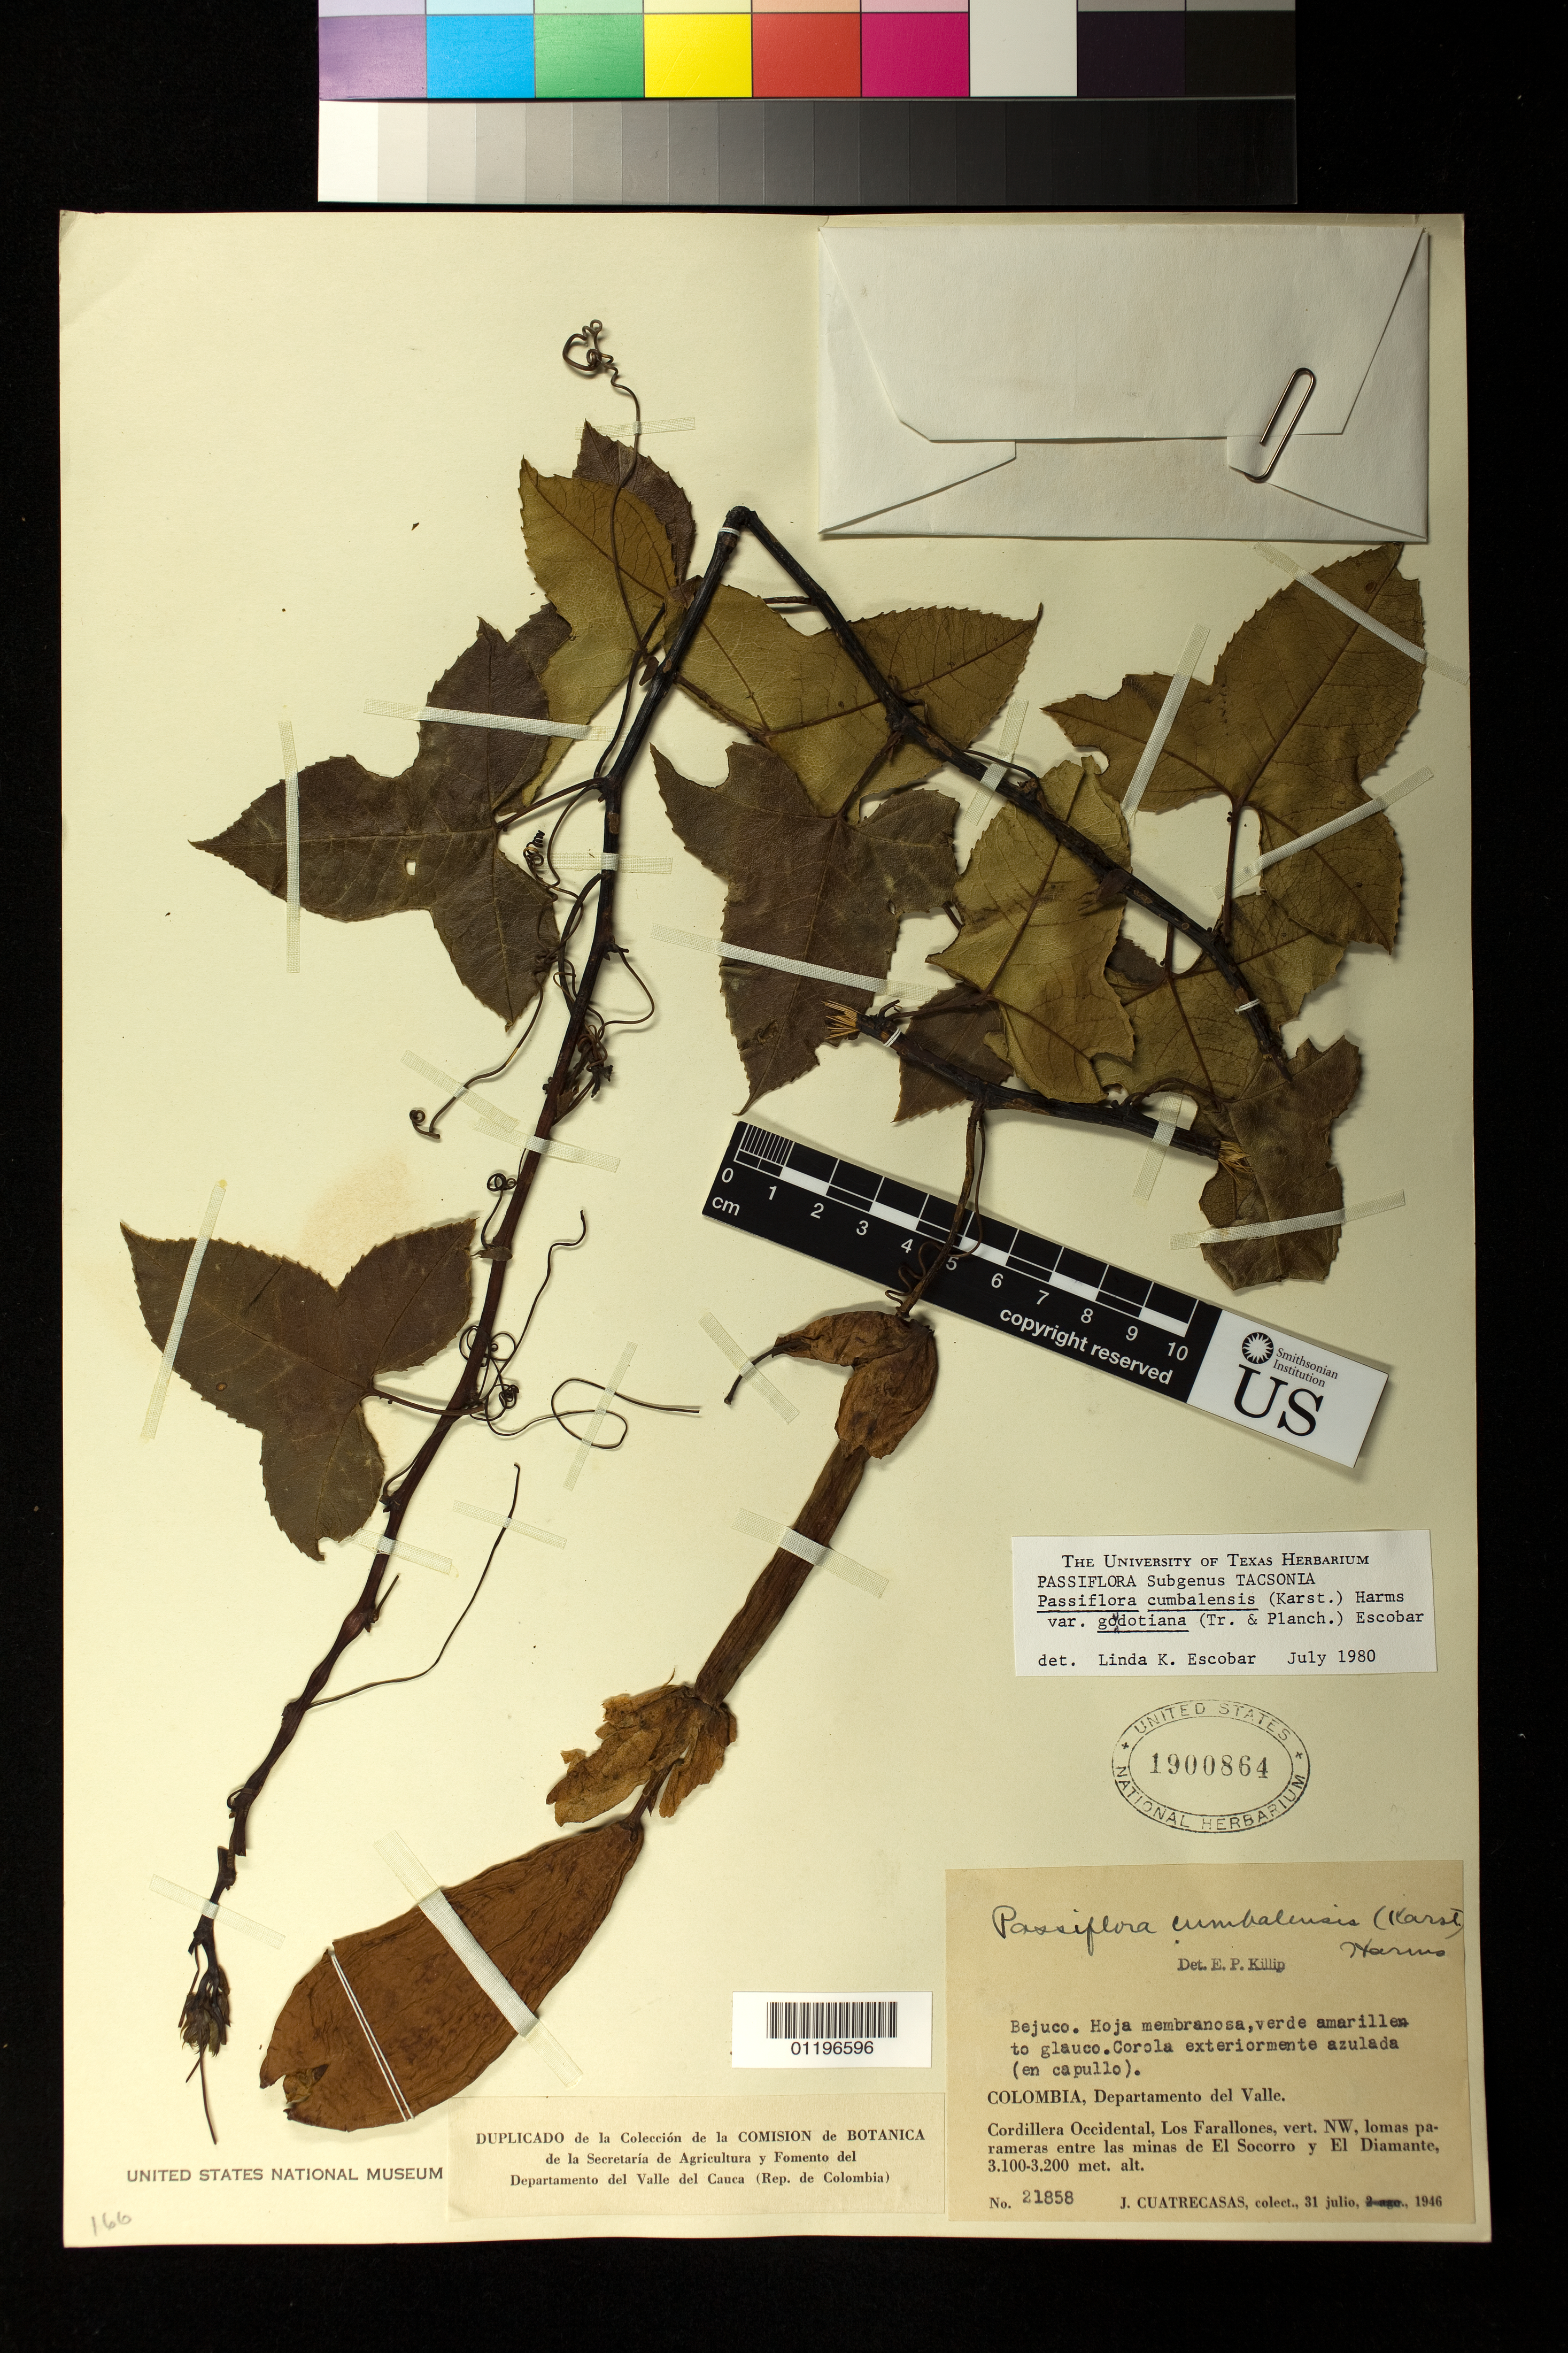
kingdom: Plantae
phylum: Tracheophyta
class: Magnoliopsida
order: Malpighiales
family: Passifloraceae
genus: Passiflora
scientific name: Passiflora cumbalensis var. goudotiana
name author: (Triana & Planch.) L.K. Escobar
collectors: J. Cuatrecasas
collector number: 21858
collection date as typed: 31 Jul 1946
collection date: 1946-07-31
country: Colombia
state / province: Valle del Cauca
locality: Departamento del Valle. Cordillera Occidental, Los Farallones, vert. NW, lomas parameras entre las minas de El Socorro y El Diamante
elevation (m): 3100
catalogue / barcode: US 1900864